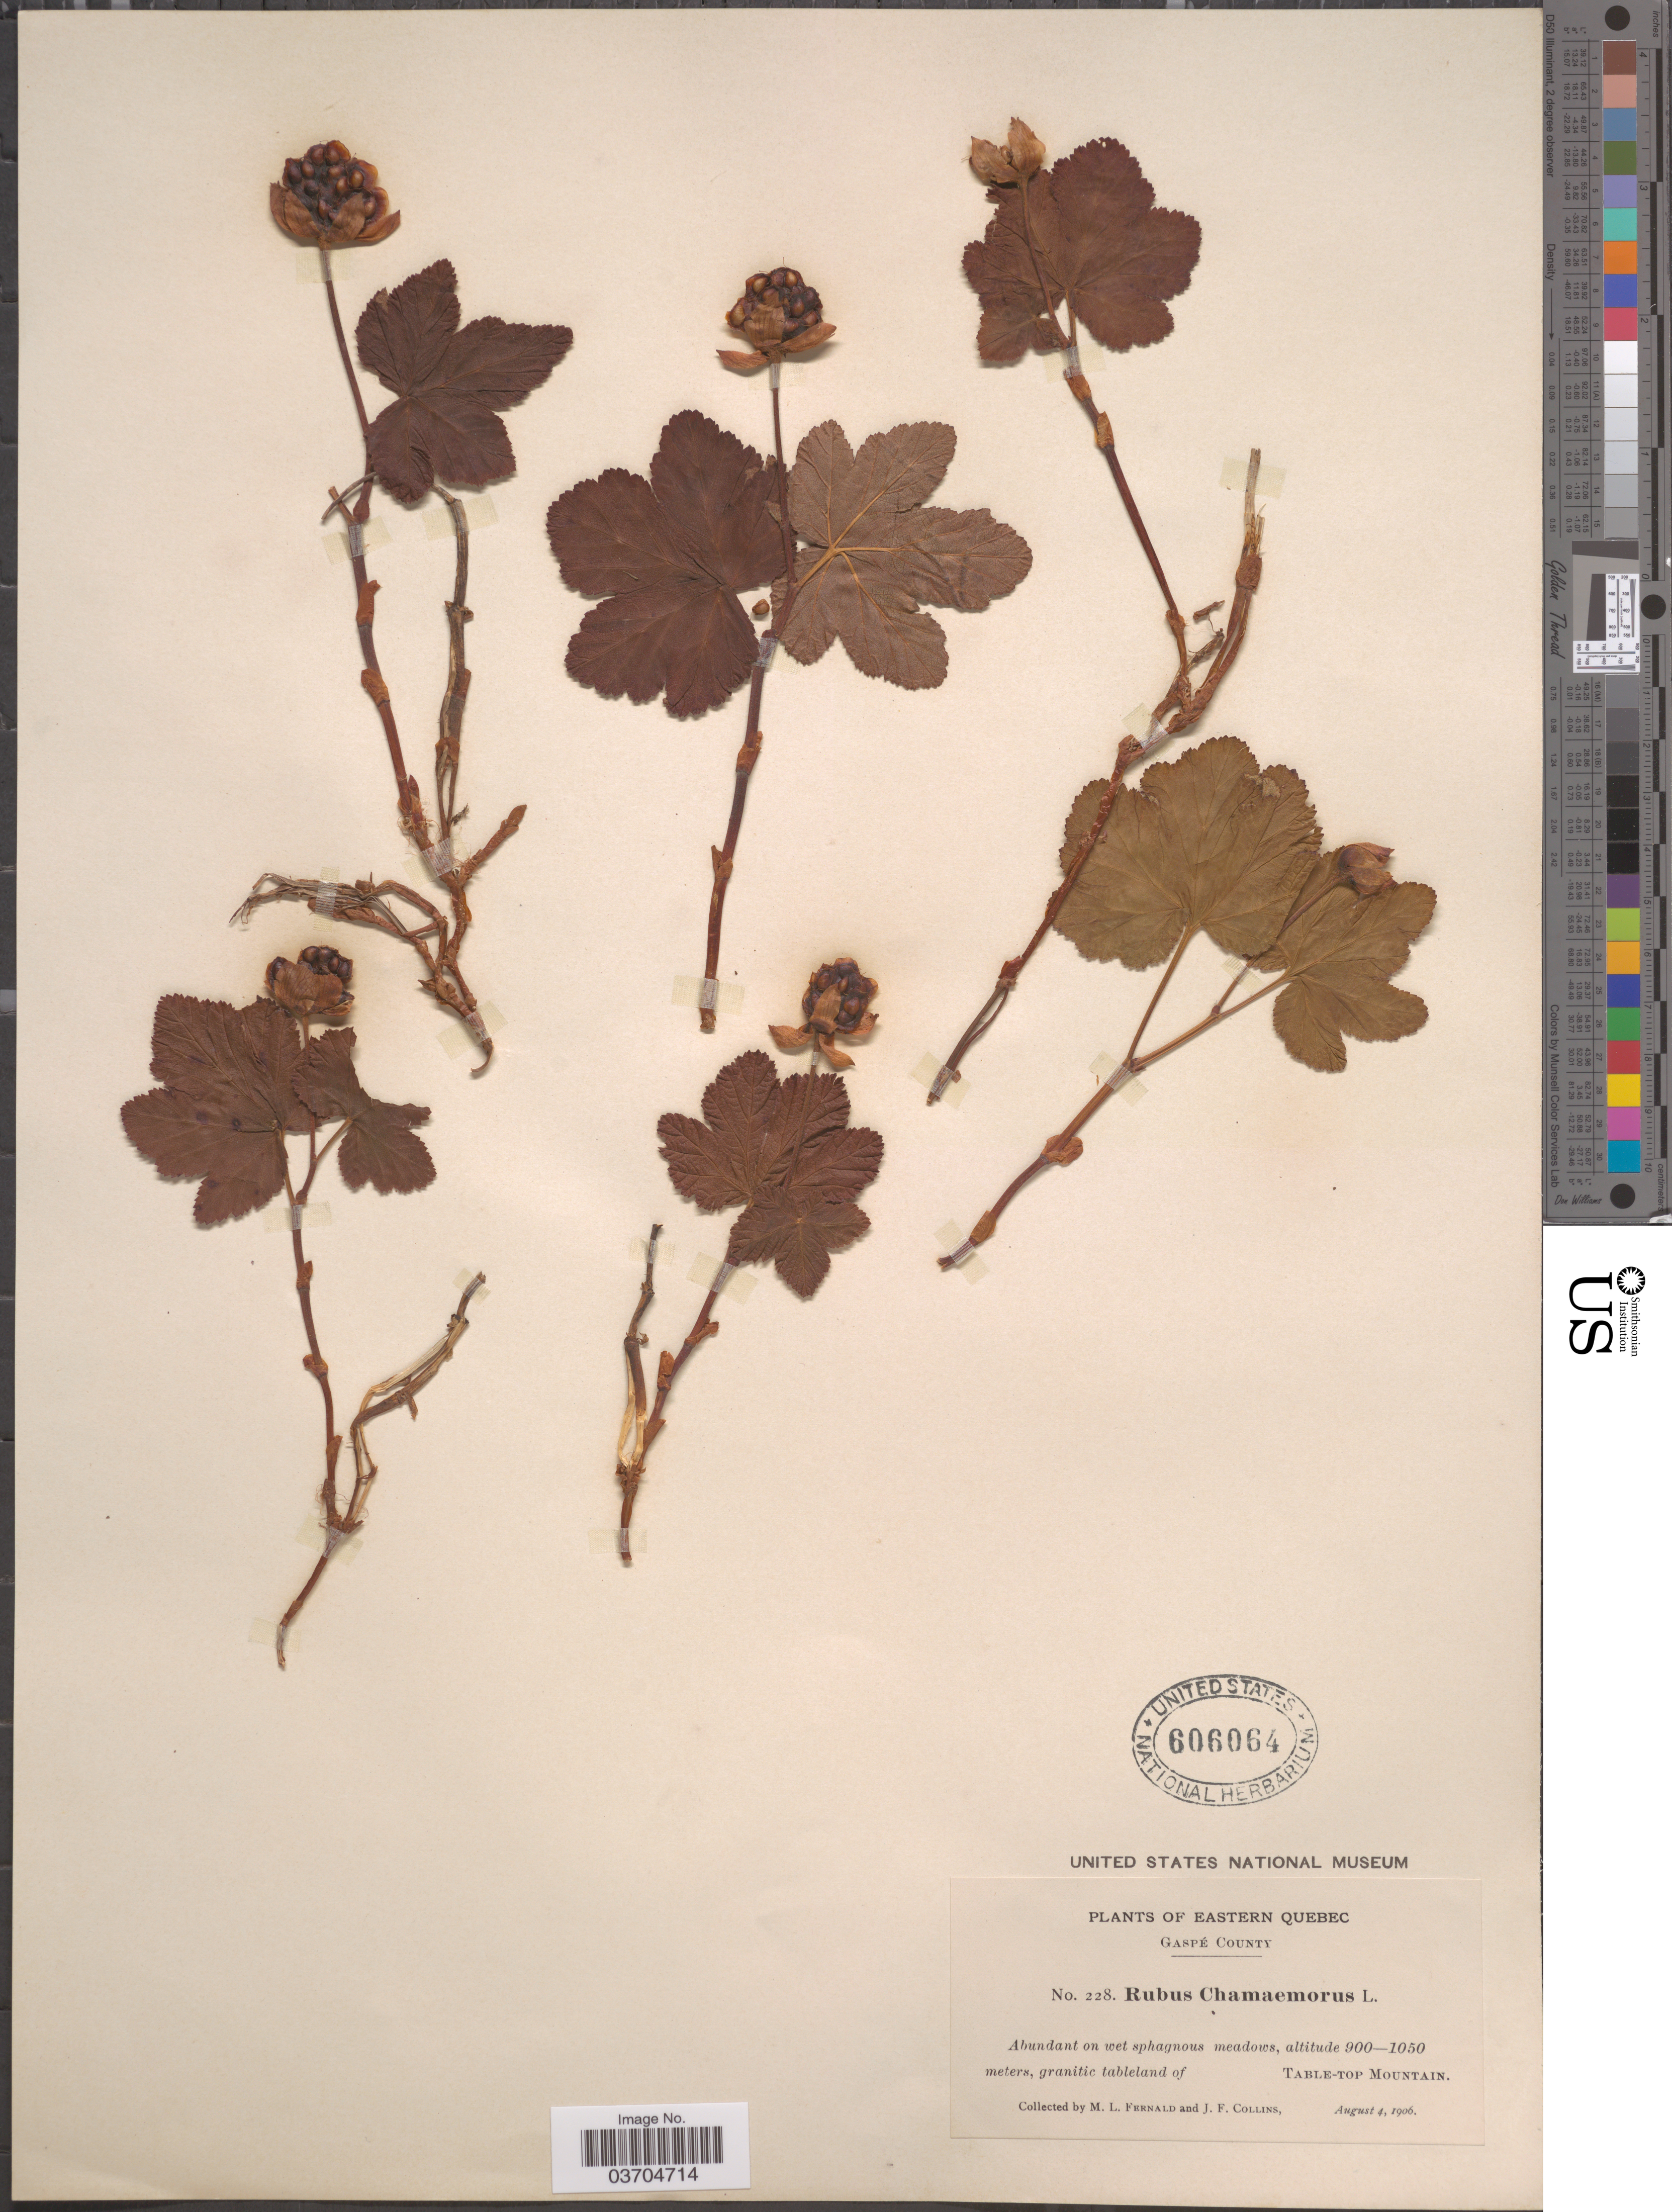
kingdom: Plantae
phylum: Tracheophyta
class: Magnoliopsida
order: Rosales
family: Rosaceae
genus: Rubus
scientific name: Rubus chamaemorus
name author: L.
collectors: M. L. Fernald & J. Collins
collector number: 228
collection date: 1906-08-04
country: Canada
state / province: Quebec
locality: Eastern Quebec. Gaspé County. Granitic tableland of Table-top Mountain.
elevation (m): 900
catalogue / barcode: US 606064